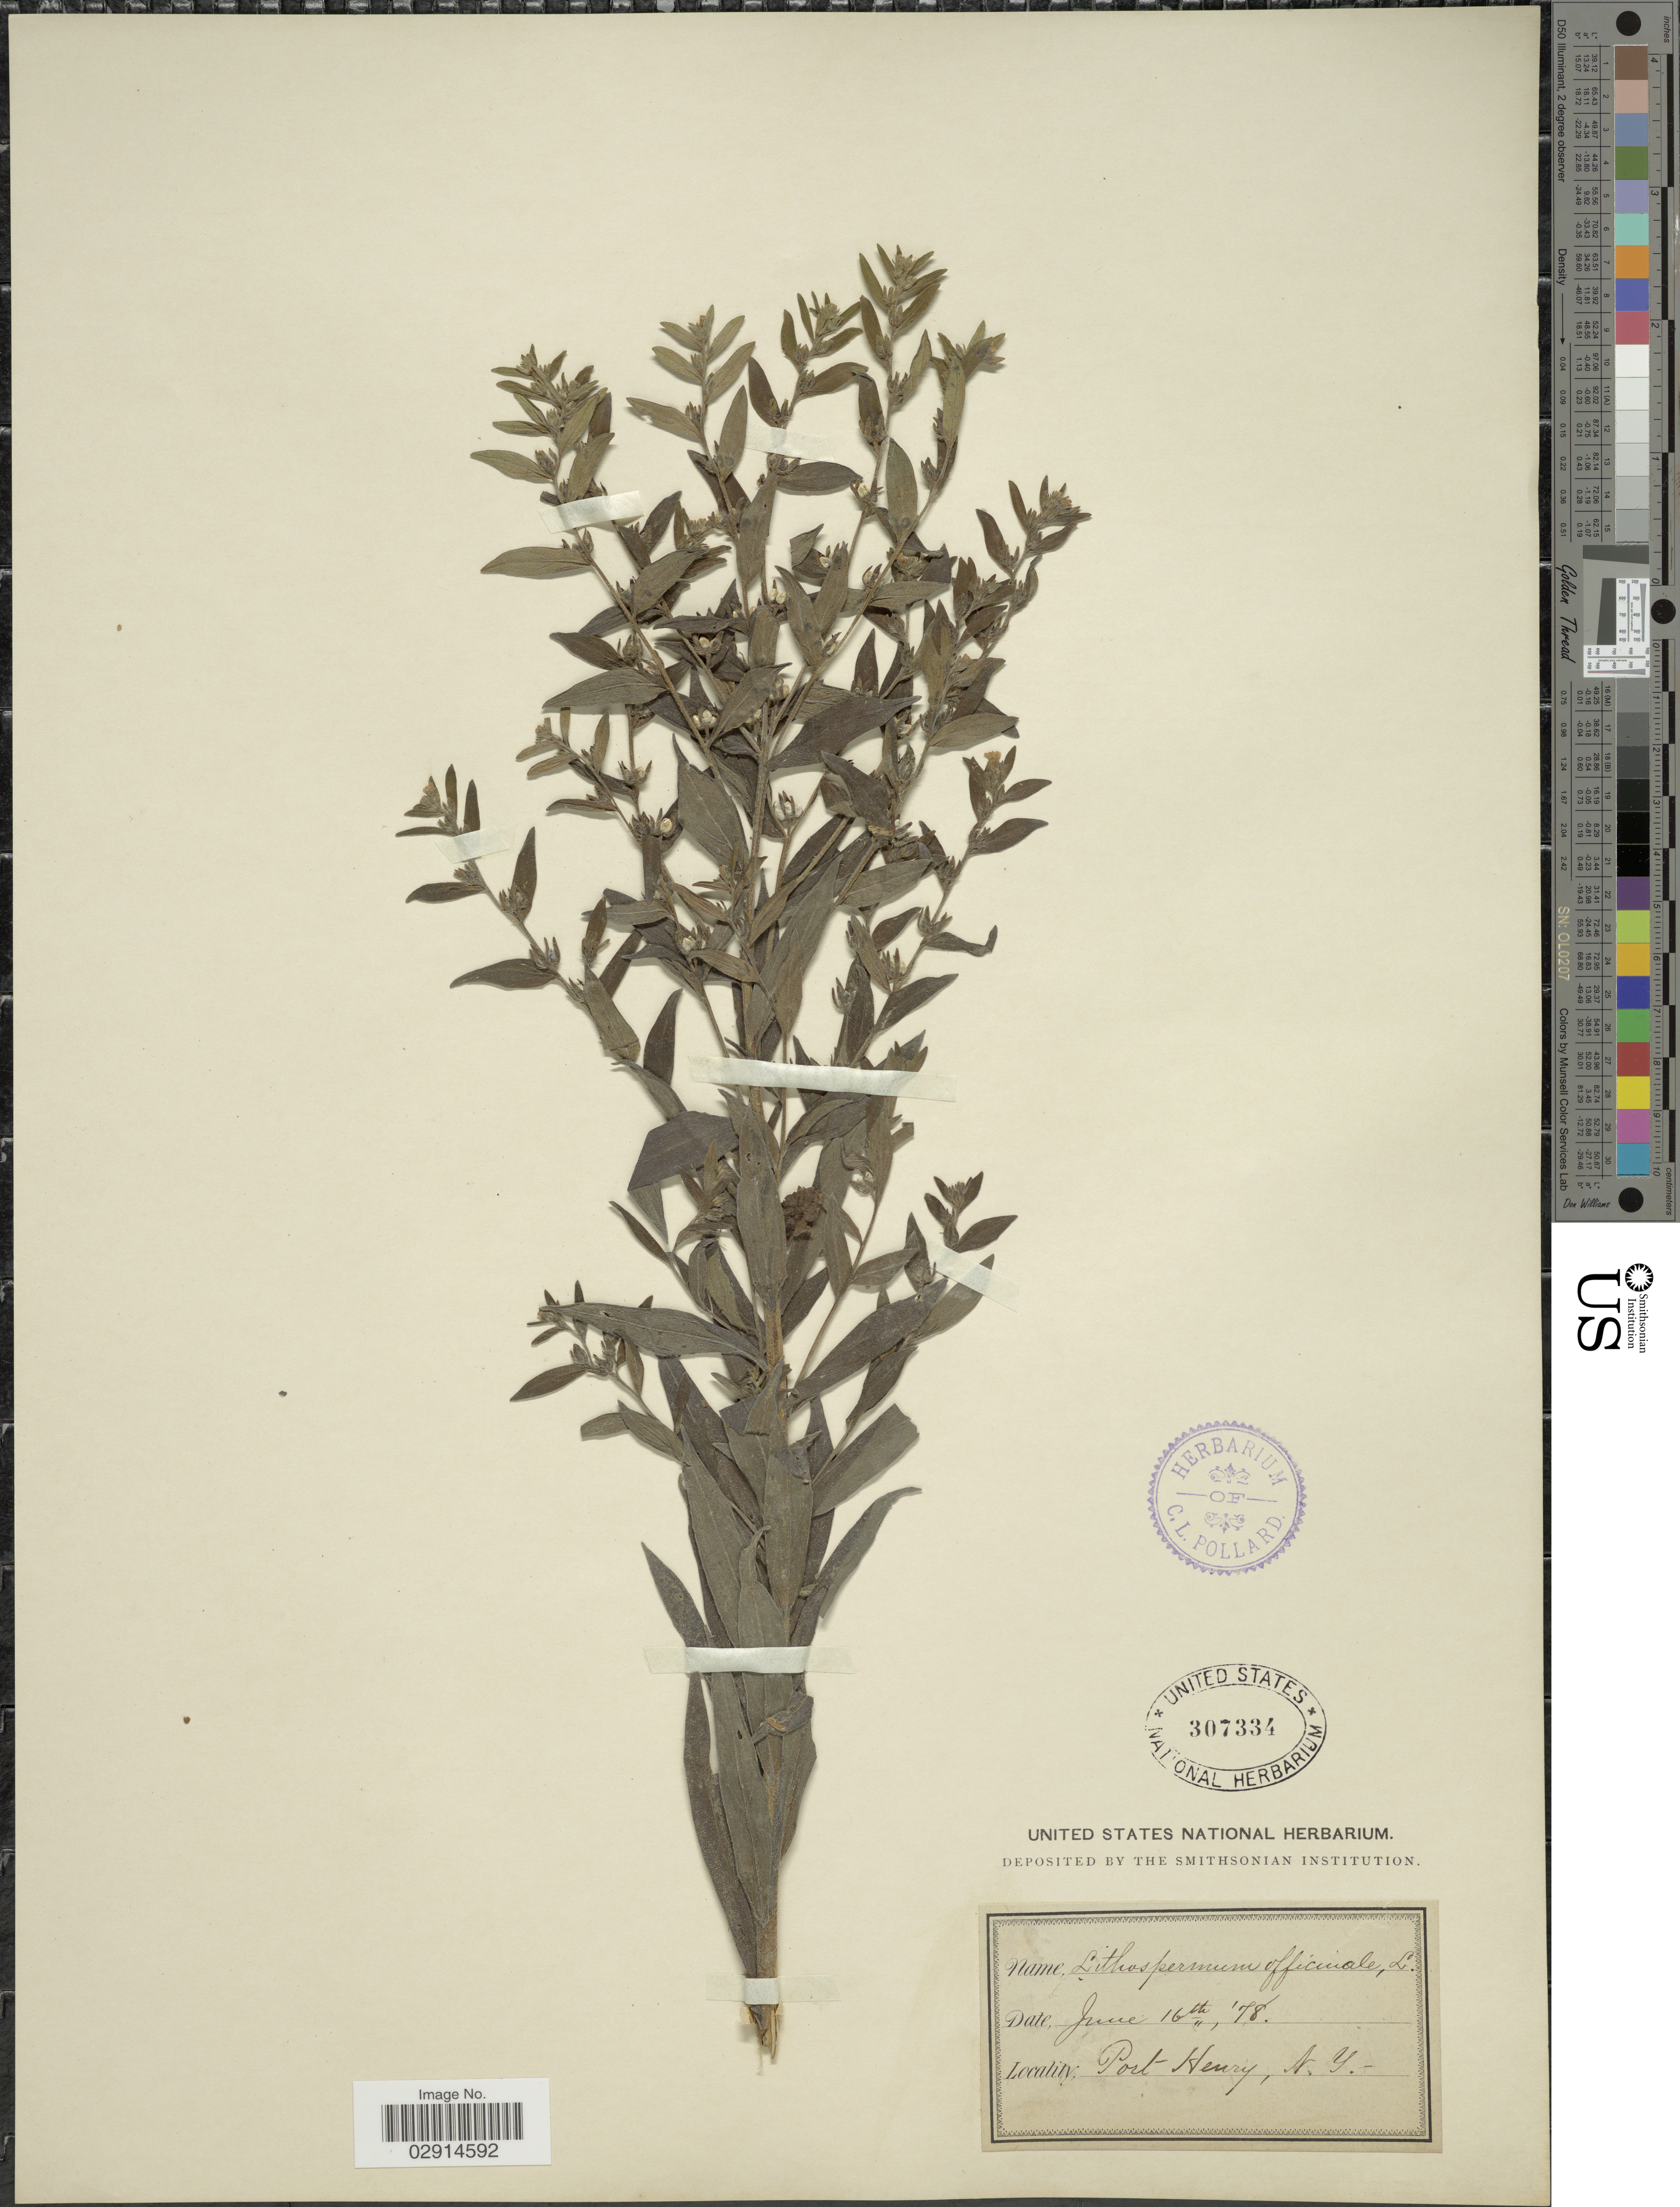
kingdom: Plantae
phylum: Tracheophyta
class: Magnoliopsida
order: Boraginales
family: Boraginaceae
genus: Lithospermum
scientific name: Lithospermum officinale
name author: L.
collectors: ex herb. United States National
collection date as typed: Transcribed d/m/y: 16/6/78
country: United States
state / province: New York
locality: Port Henry.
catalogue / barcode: US 307334